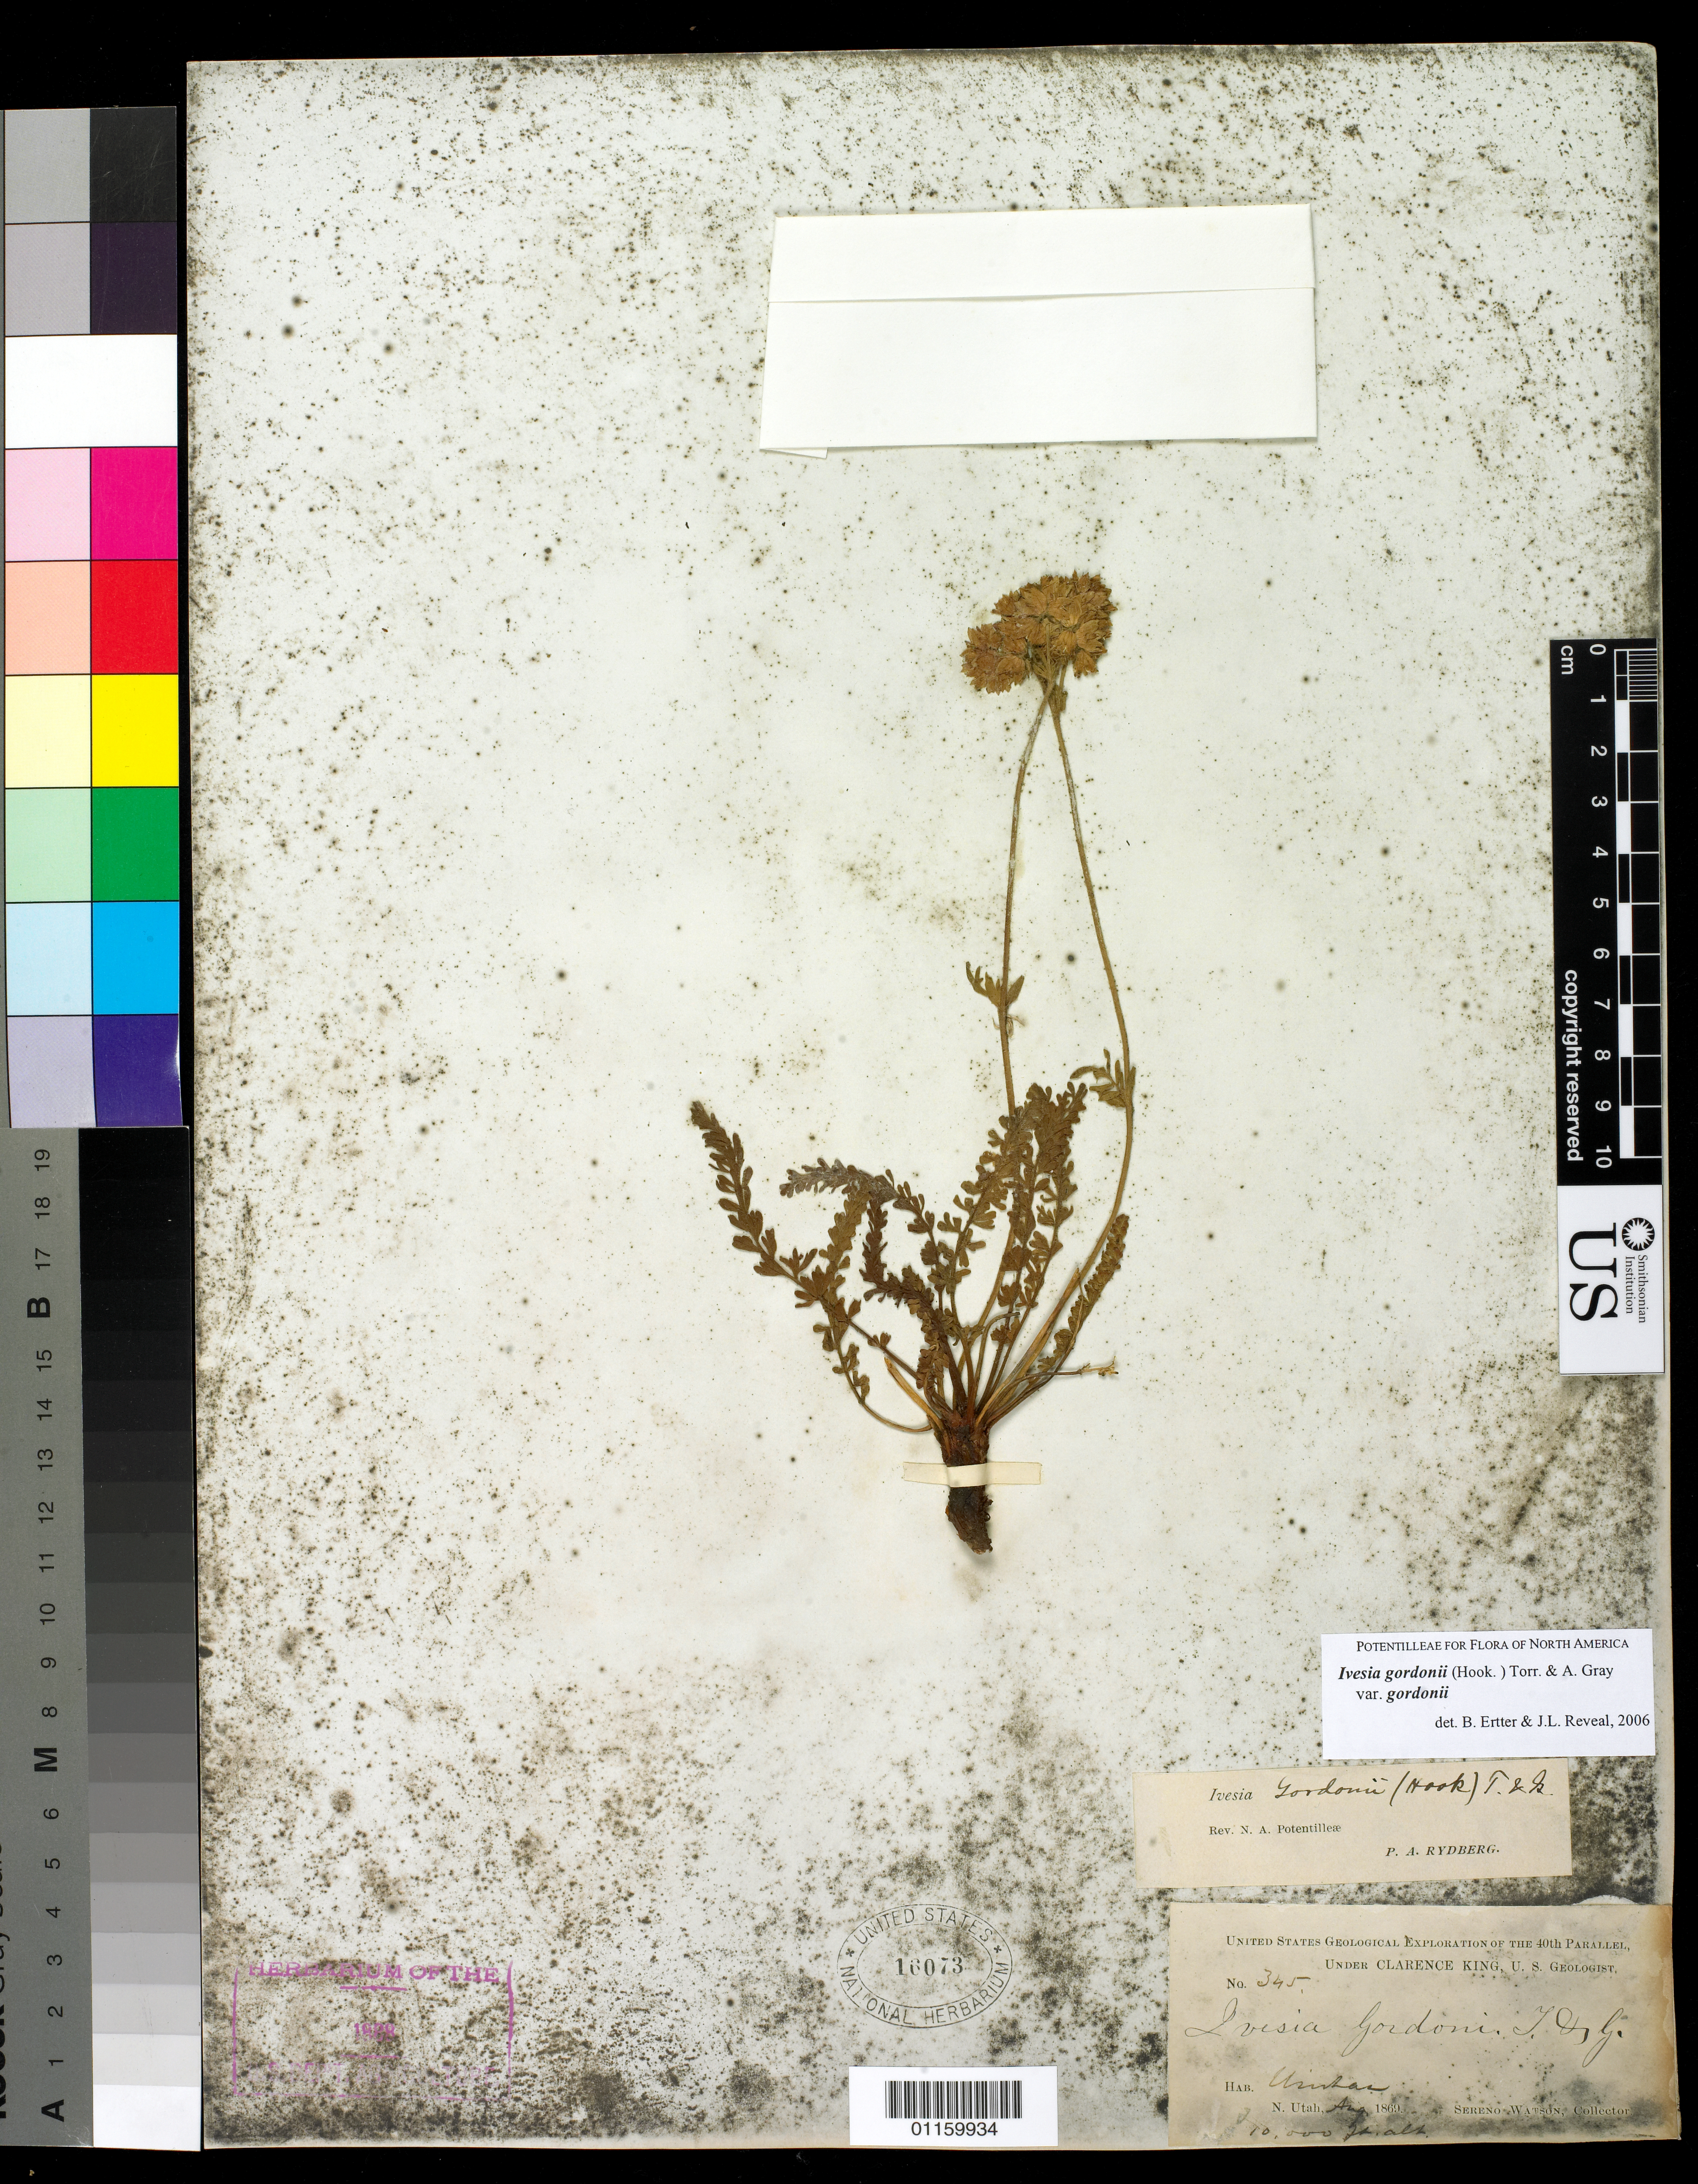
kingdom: Plantae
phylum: Tracheophyta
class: Magnoliopsida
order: Rosales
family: Rosaceae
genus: Potentilla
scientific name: Potentilla gordonii var. gordonii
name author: (Hook.) Greene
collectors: S. Watson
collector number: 345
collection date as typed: Aug 1869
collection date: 1869-08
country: United States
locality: Uintas, N. Utah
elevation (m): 3048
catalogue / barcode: US 16073